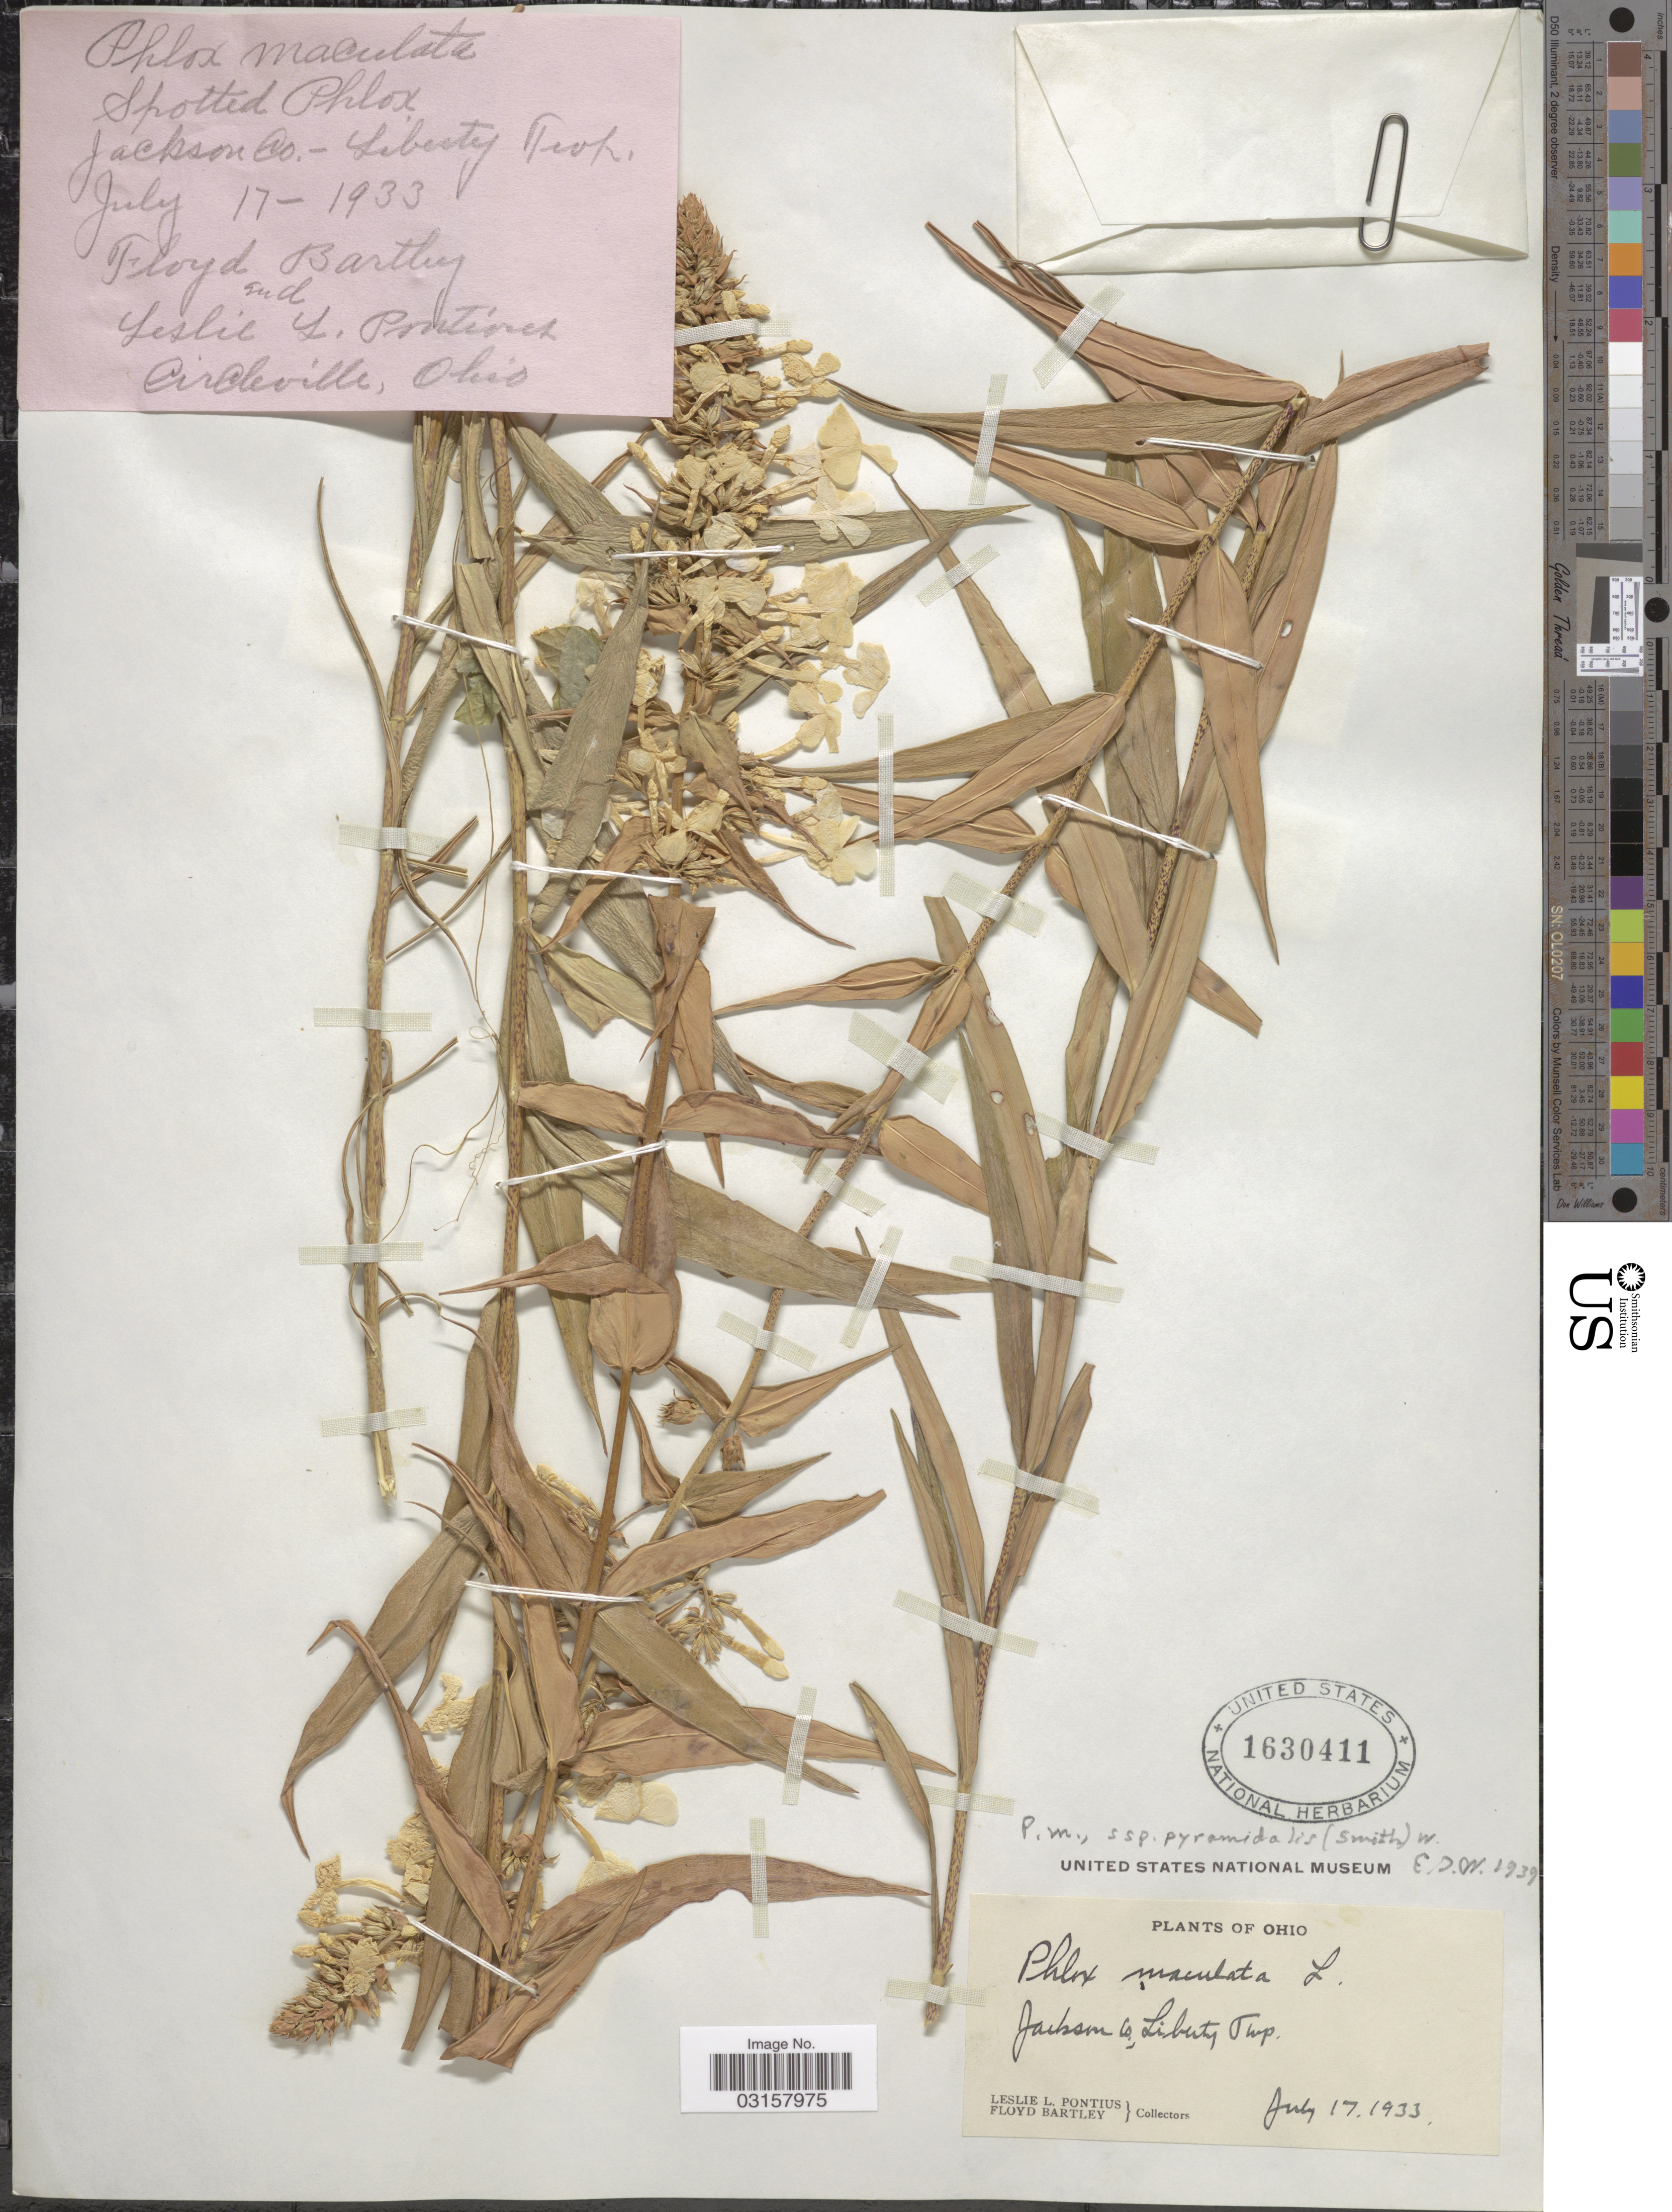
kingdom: Plantae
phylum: Tracheophyta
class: Magnoliopsida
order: Ericales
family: Polemoniaceae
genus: Phlox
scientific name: Phlox x pyramidalis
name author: (Sm.) Wherry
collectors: L. Pontius & F. Bartley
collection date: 1933-07-17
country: United States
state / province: Ohio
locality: Circleville. Jackson Co., Liberty Twp.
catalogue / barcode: US 1630411